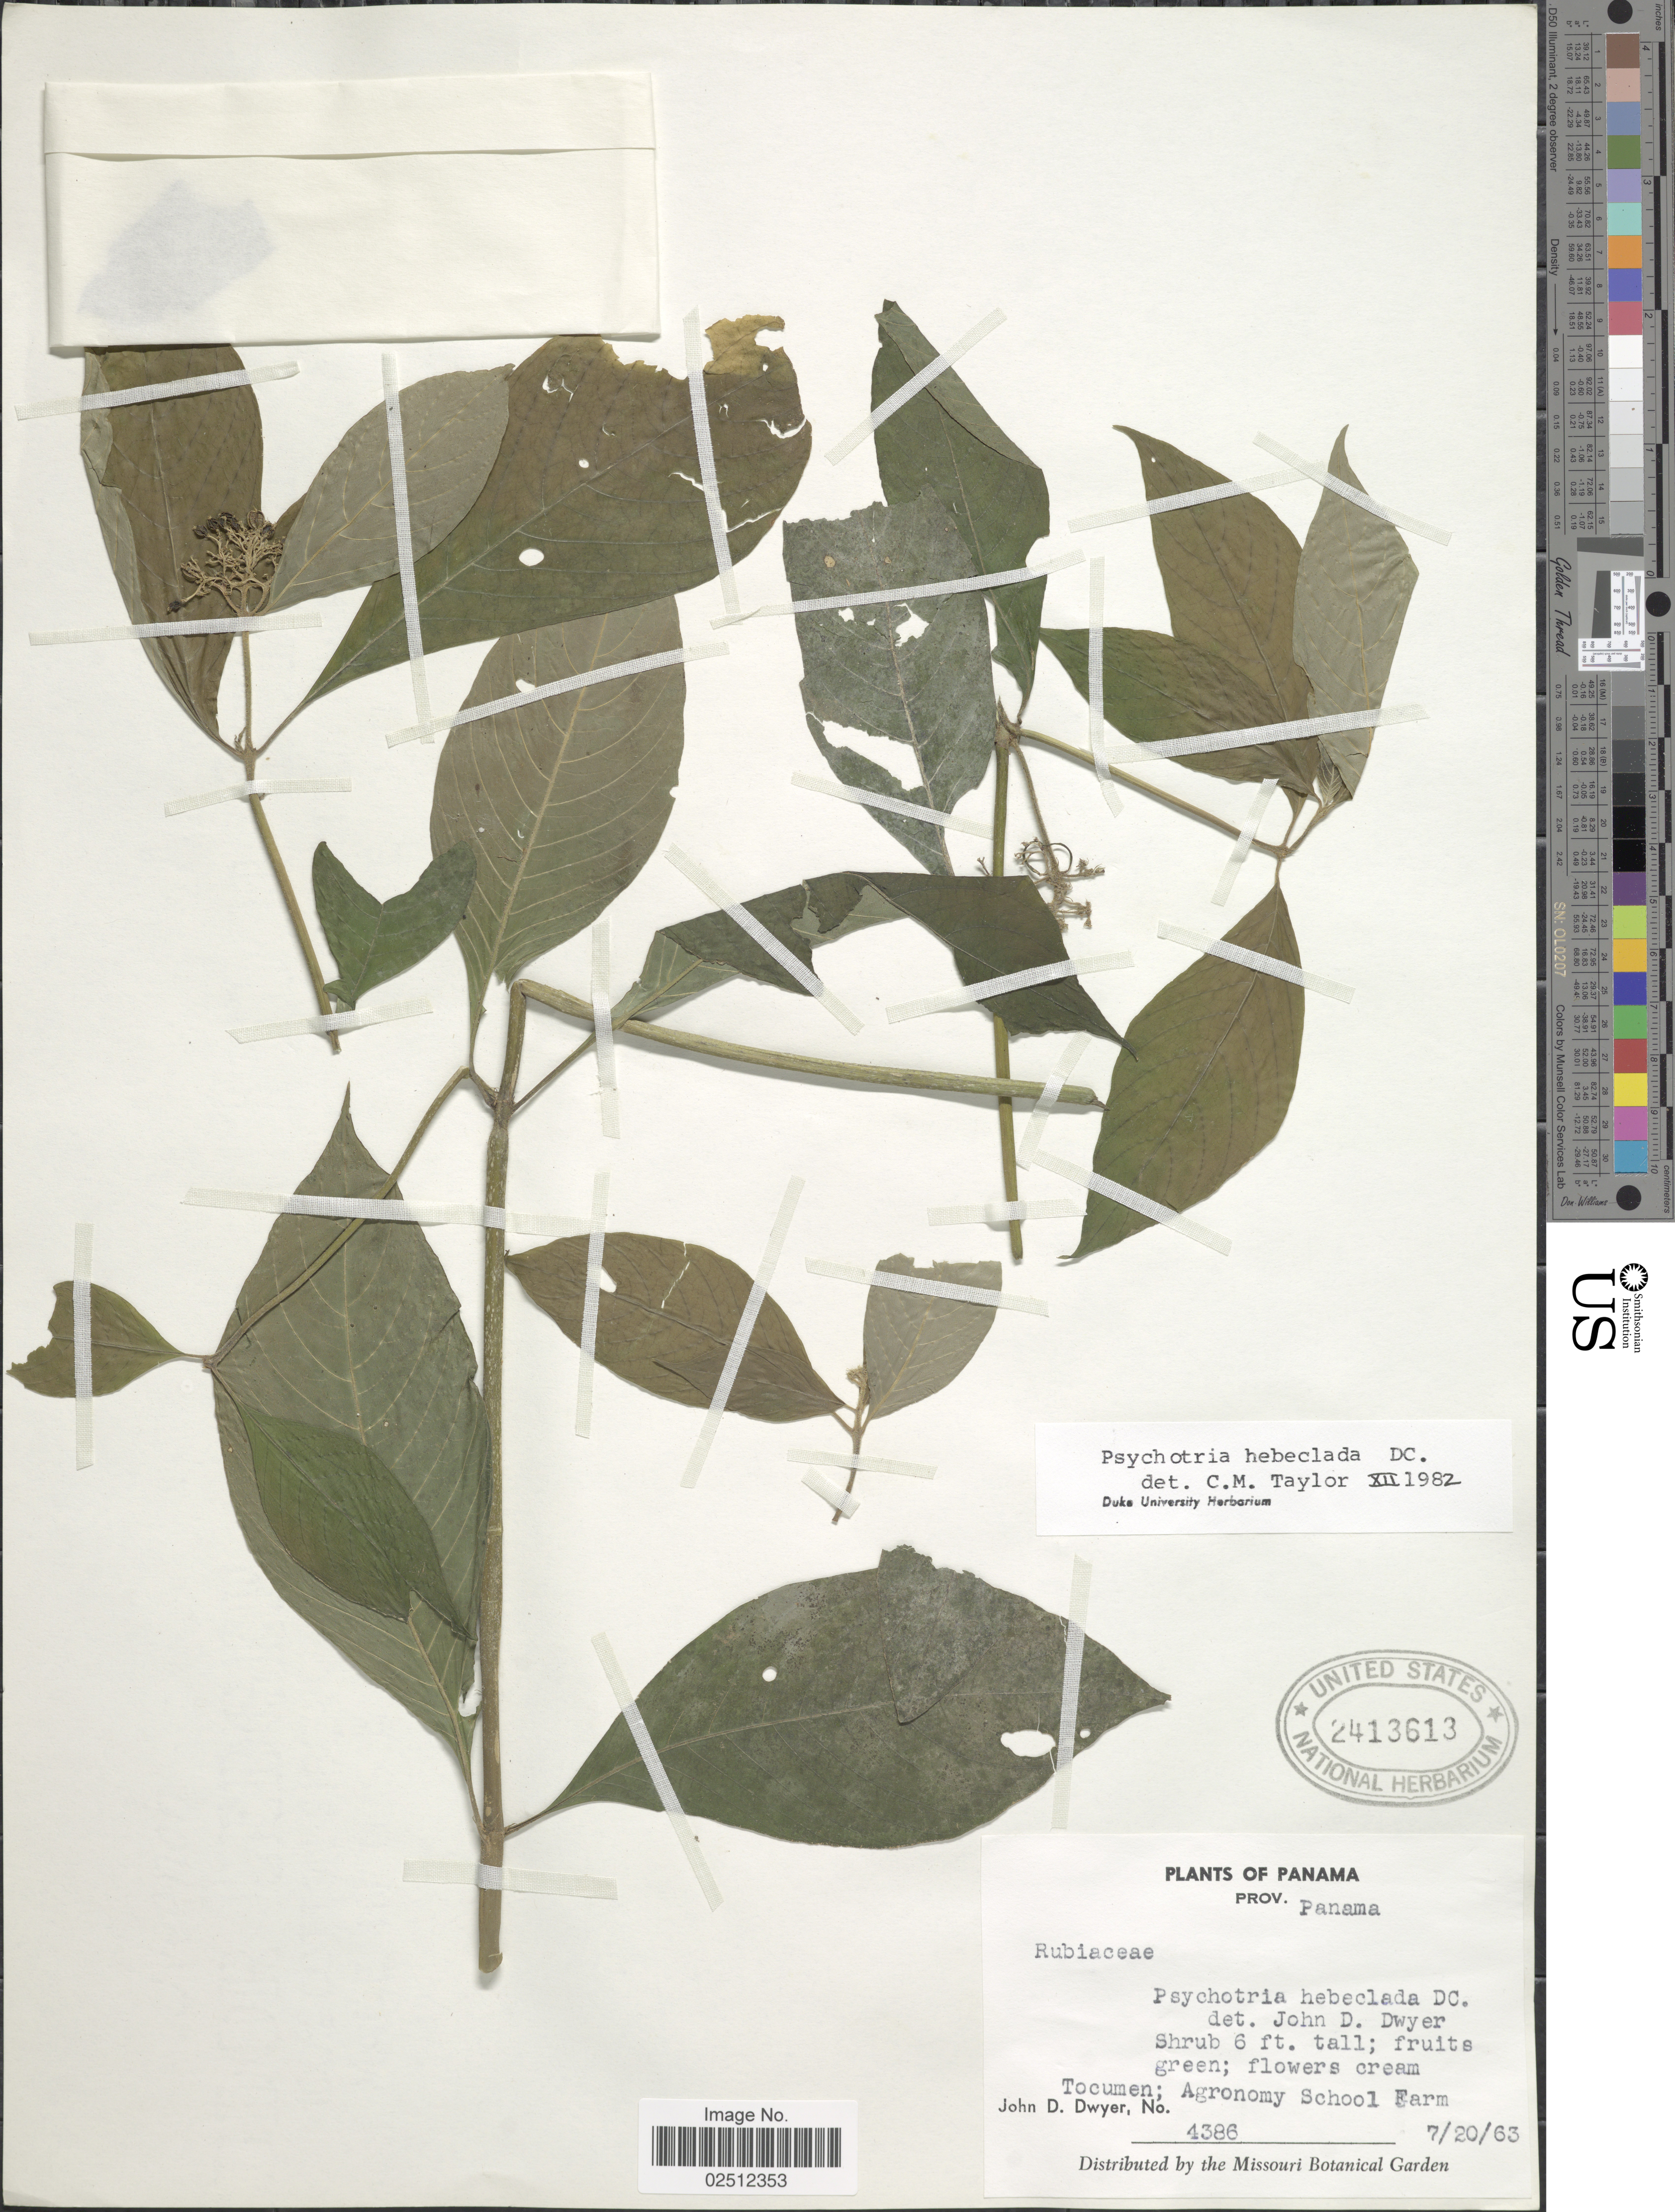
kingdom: Plantae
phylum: Tracheophyta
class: Magnoliopsida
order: Gentianales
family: Rubiaceae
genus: Psychotria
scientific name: Psychotria hebeclada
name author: DC.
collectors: J. D. Dwyer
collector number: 4386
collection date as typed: Transcribed d/m/y: 20/7/63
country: Panama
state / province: Panamá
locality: Tocumen; Agronomy School Farm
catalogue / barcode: US 2413613